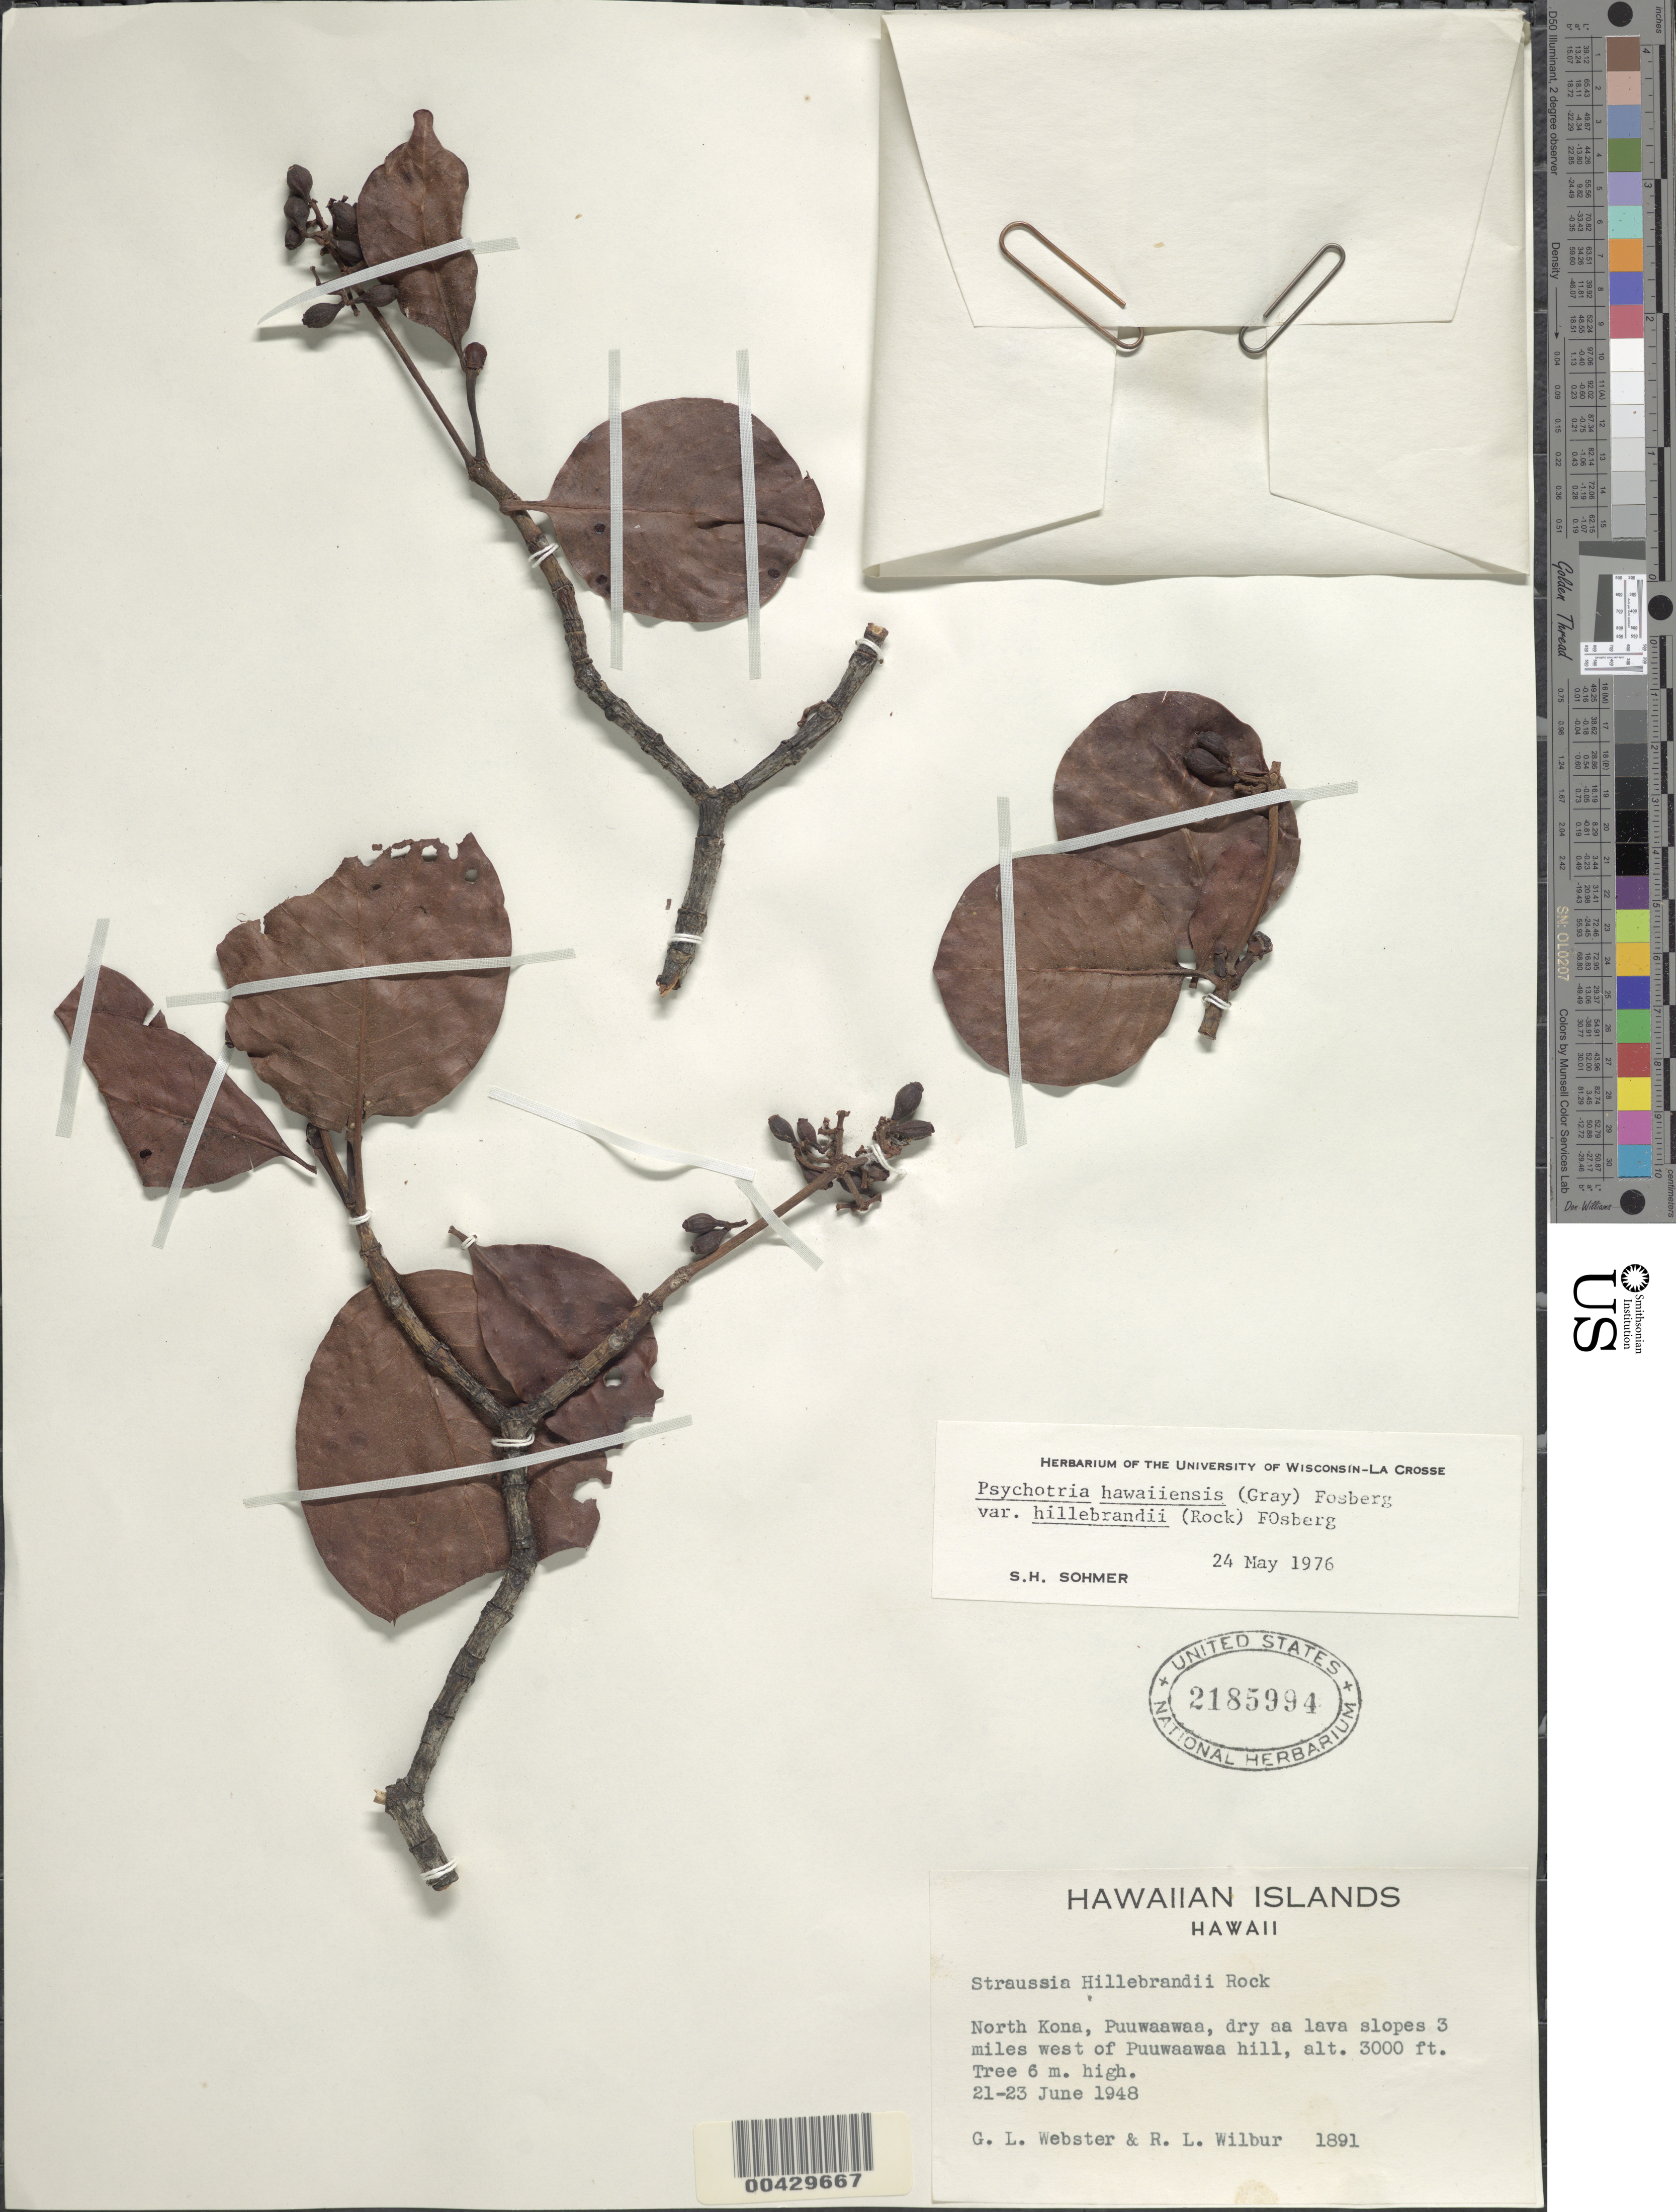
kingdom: Plantae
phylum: Tracheophyta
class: Magnoliopsida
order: Gentianales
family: Rubiaceae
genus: Psychotria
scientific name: Psychotria hawaiiensis var. hillebrandii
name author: (A. Gray) Fosberg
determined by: Sohmer, S. H.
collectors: G. L. Webster & R. L. Wilbur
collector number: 1891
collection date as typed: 21 Jun 1948 to 23 Jun 1948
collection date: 1948-06-21/1948-06-23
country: United States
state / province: Hawaii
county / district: Hawaii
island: Hawaii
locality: North Kona, Puuwaawaa, dry aa lava slopes 3 mi west of Puuwaawaa hill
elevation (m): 914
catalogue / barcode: US 2185994